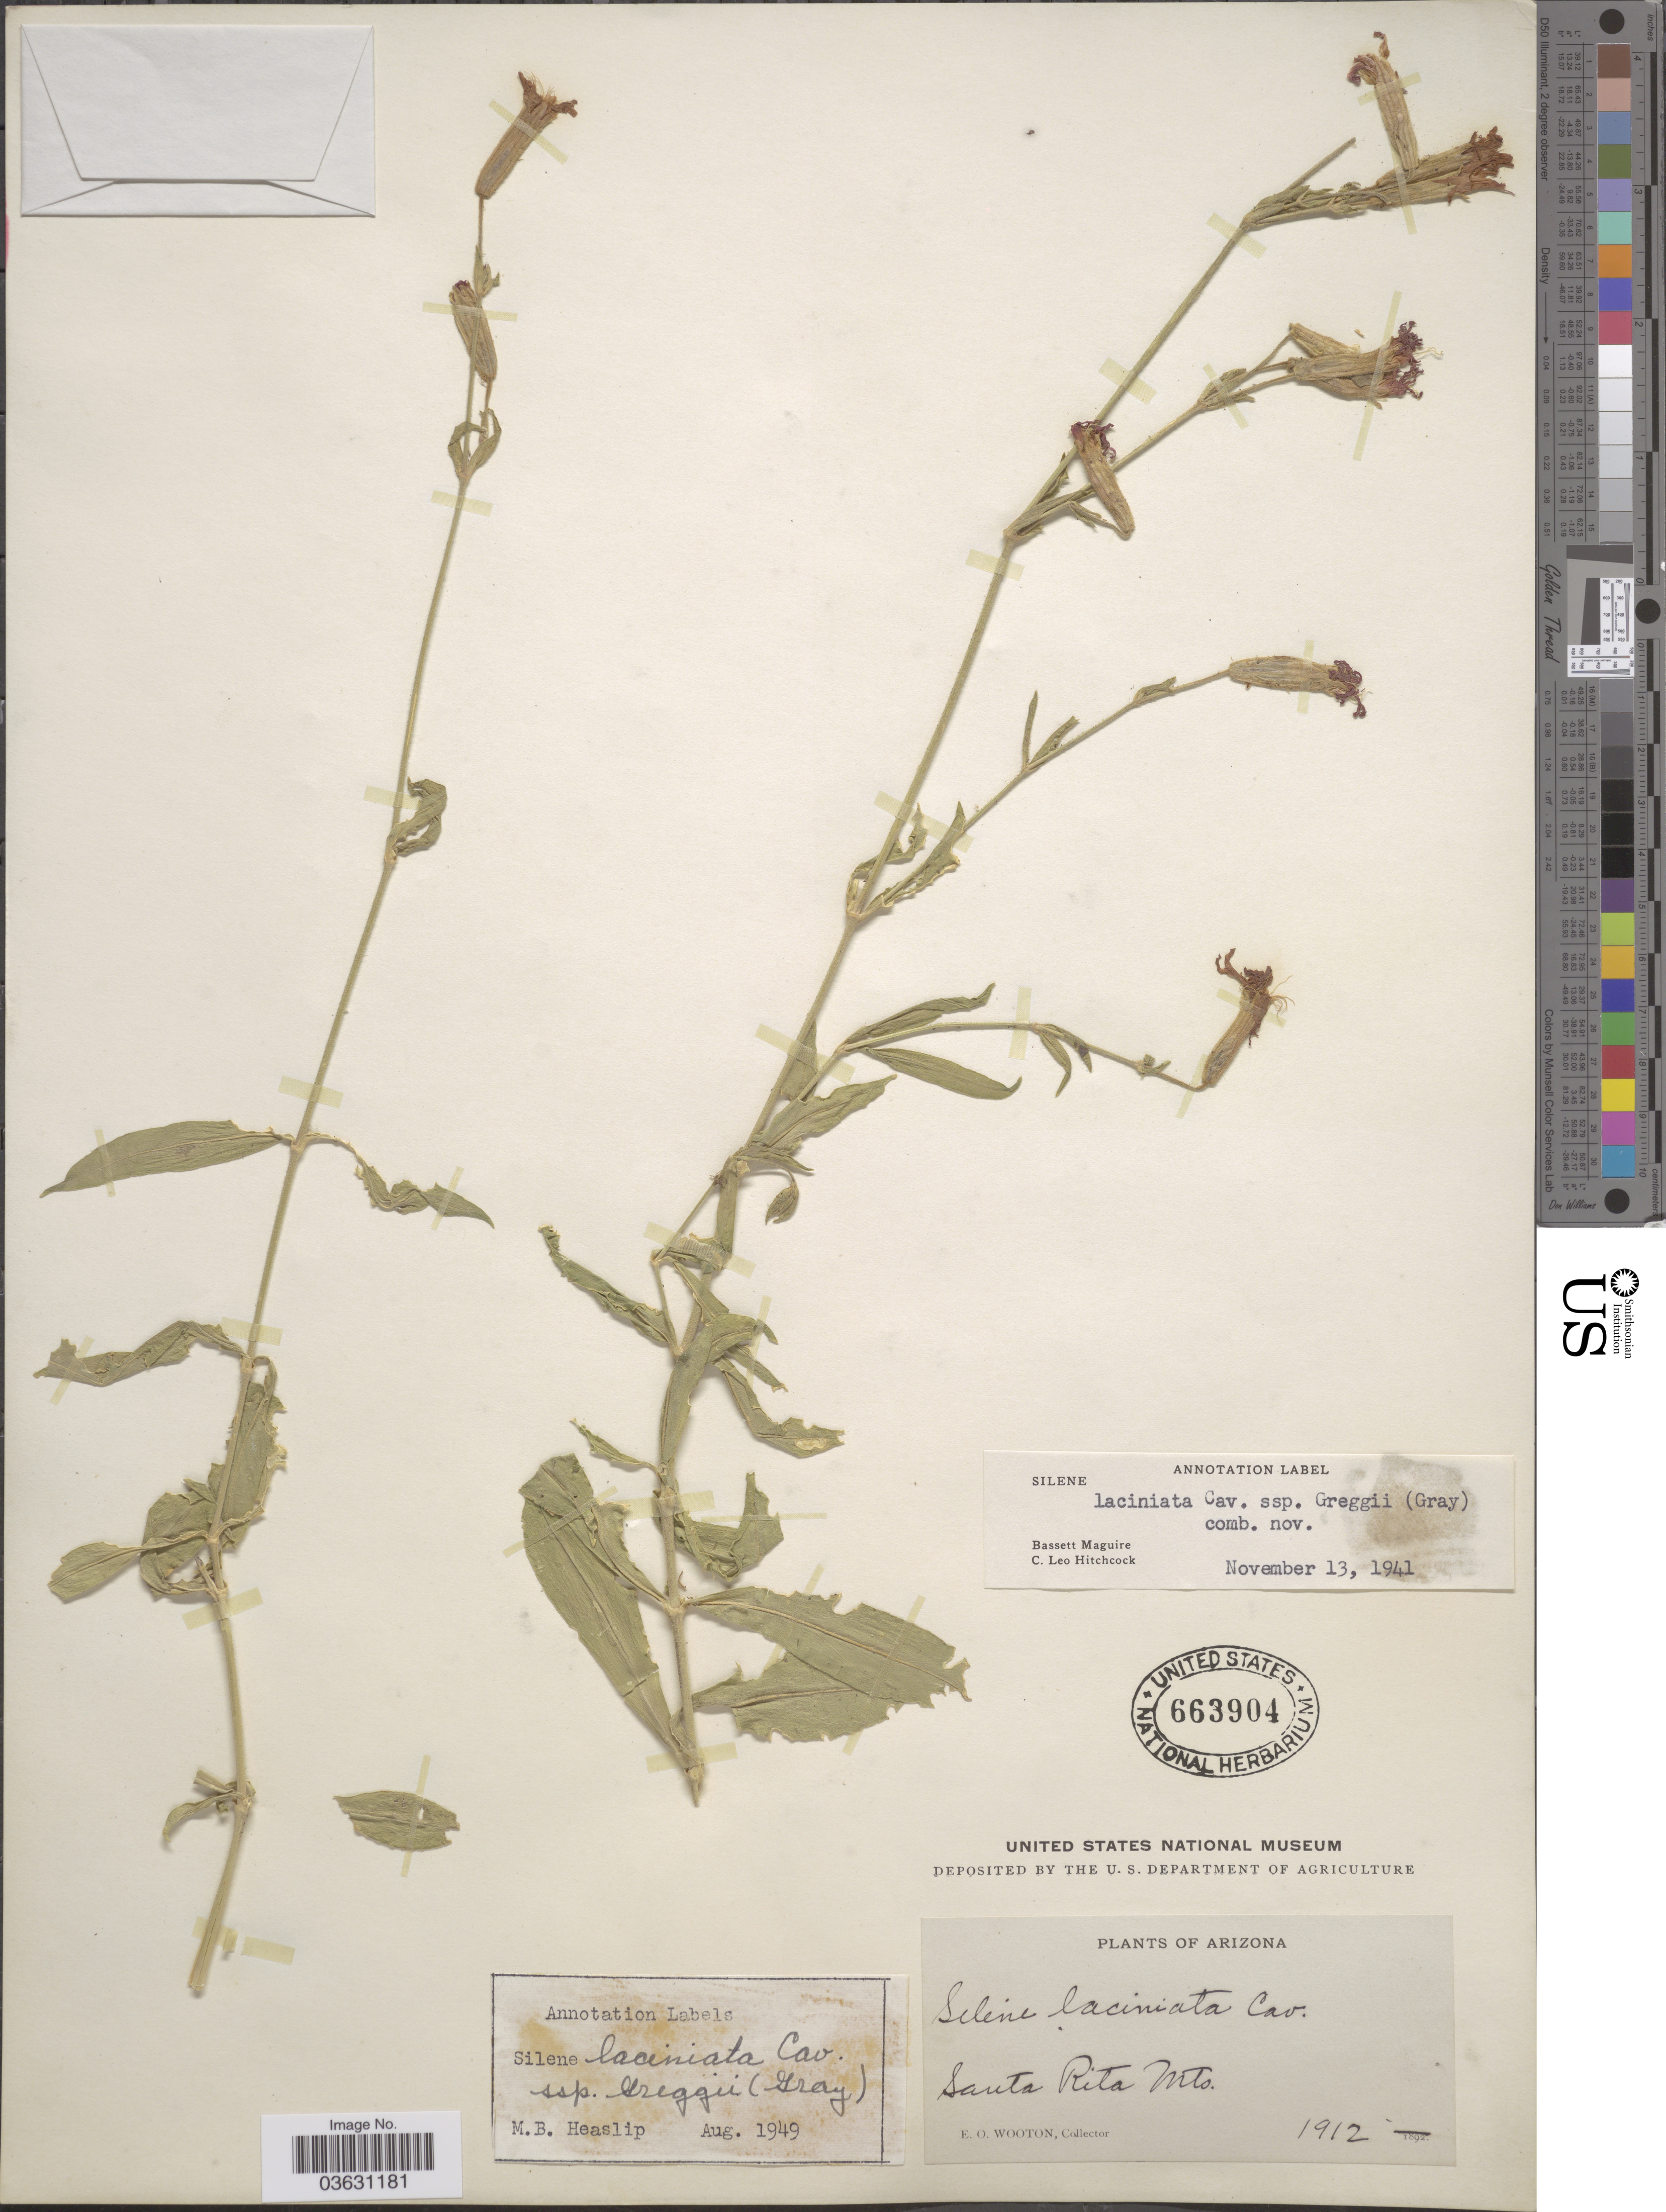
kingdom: Plantae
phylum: Tracheophyta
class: Magnoliopsida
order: Caryophyllales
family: Caryophyllaceae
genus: Silene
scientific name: Silene laciniata subsp. greggii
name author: (A. Gray) C.L. Hitchc. & Maguire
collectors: E. O. Wooton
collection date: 1912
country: United States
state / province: Arizona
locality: Santa Rita Mts.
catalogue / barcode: US 663904